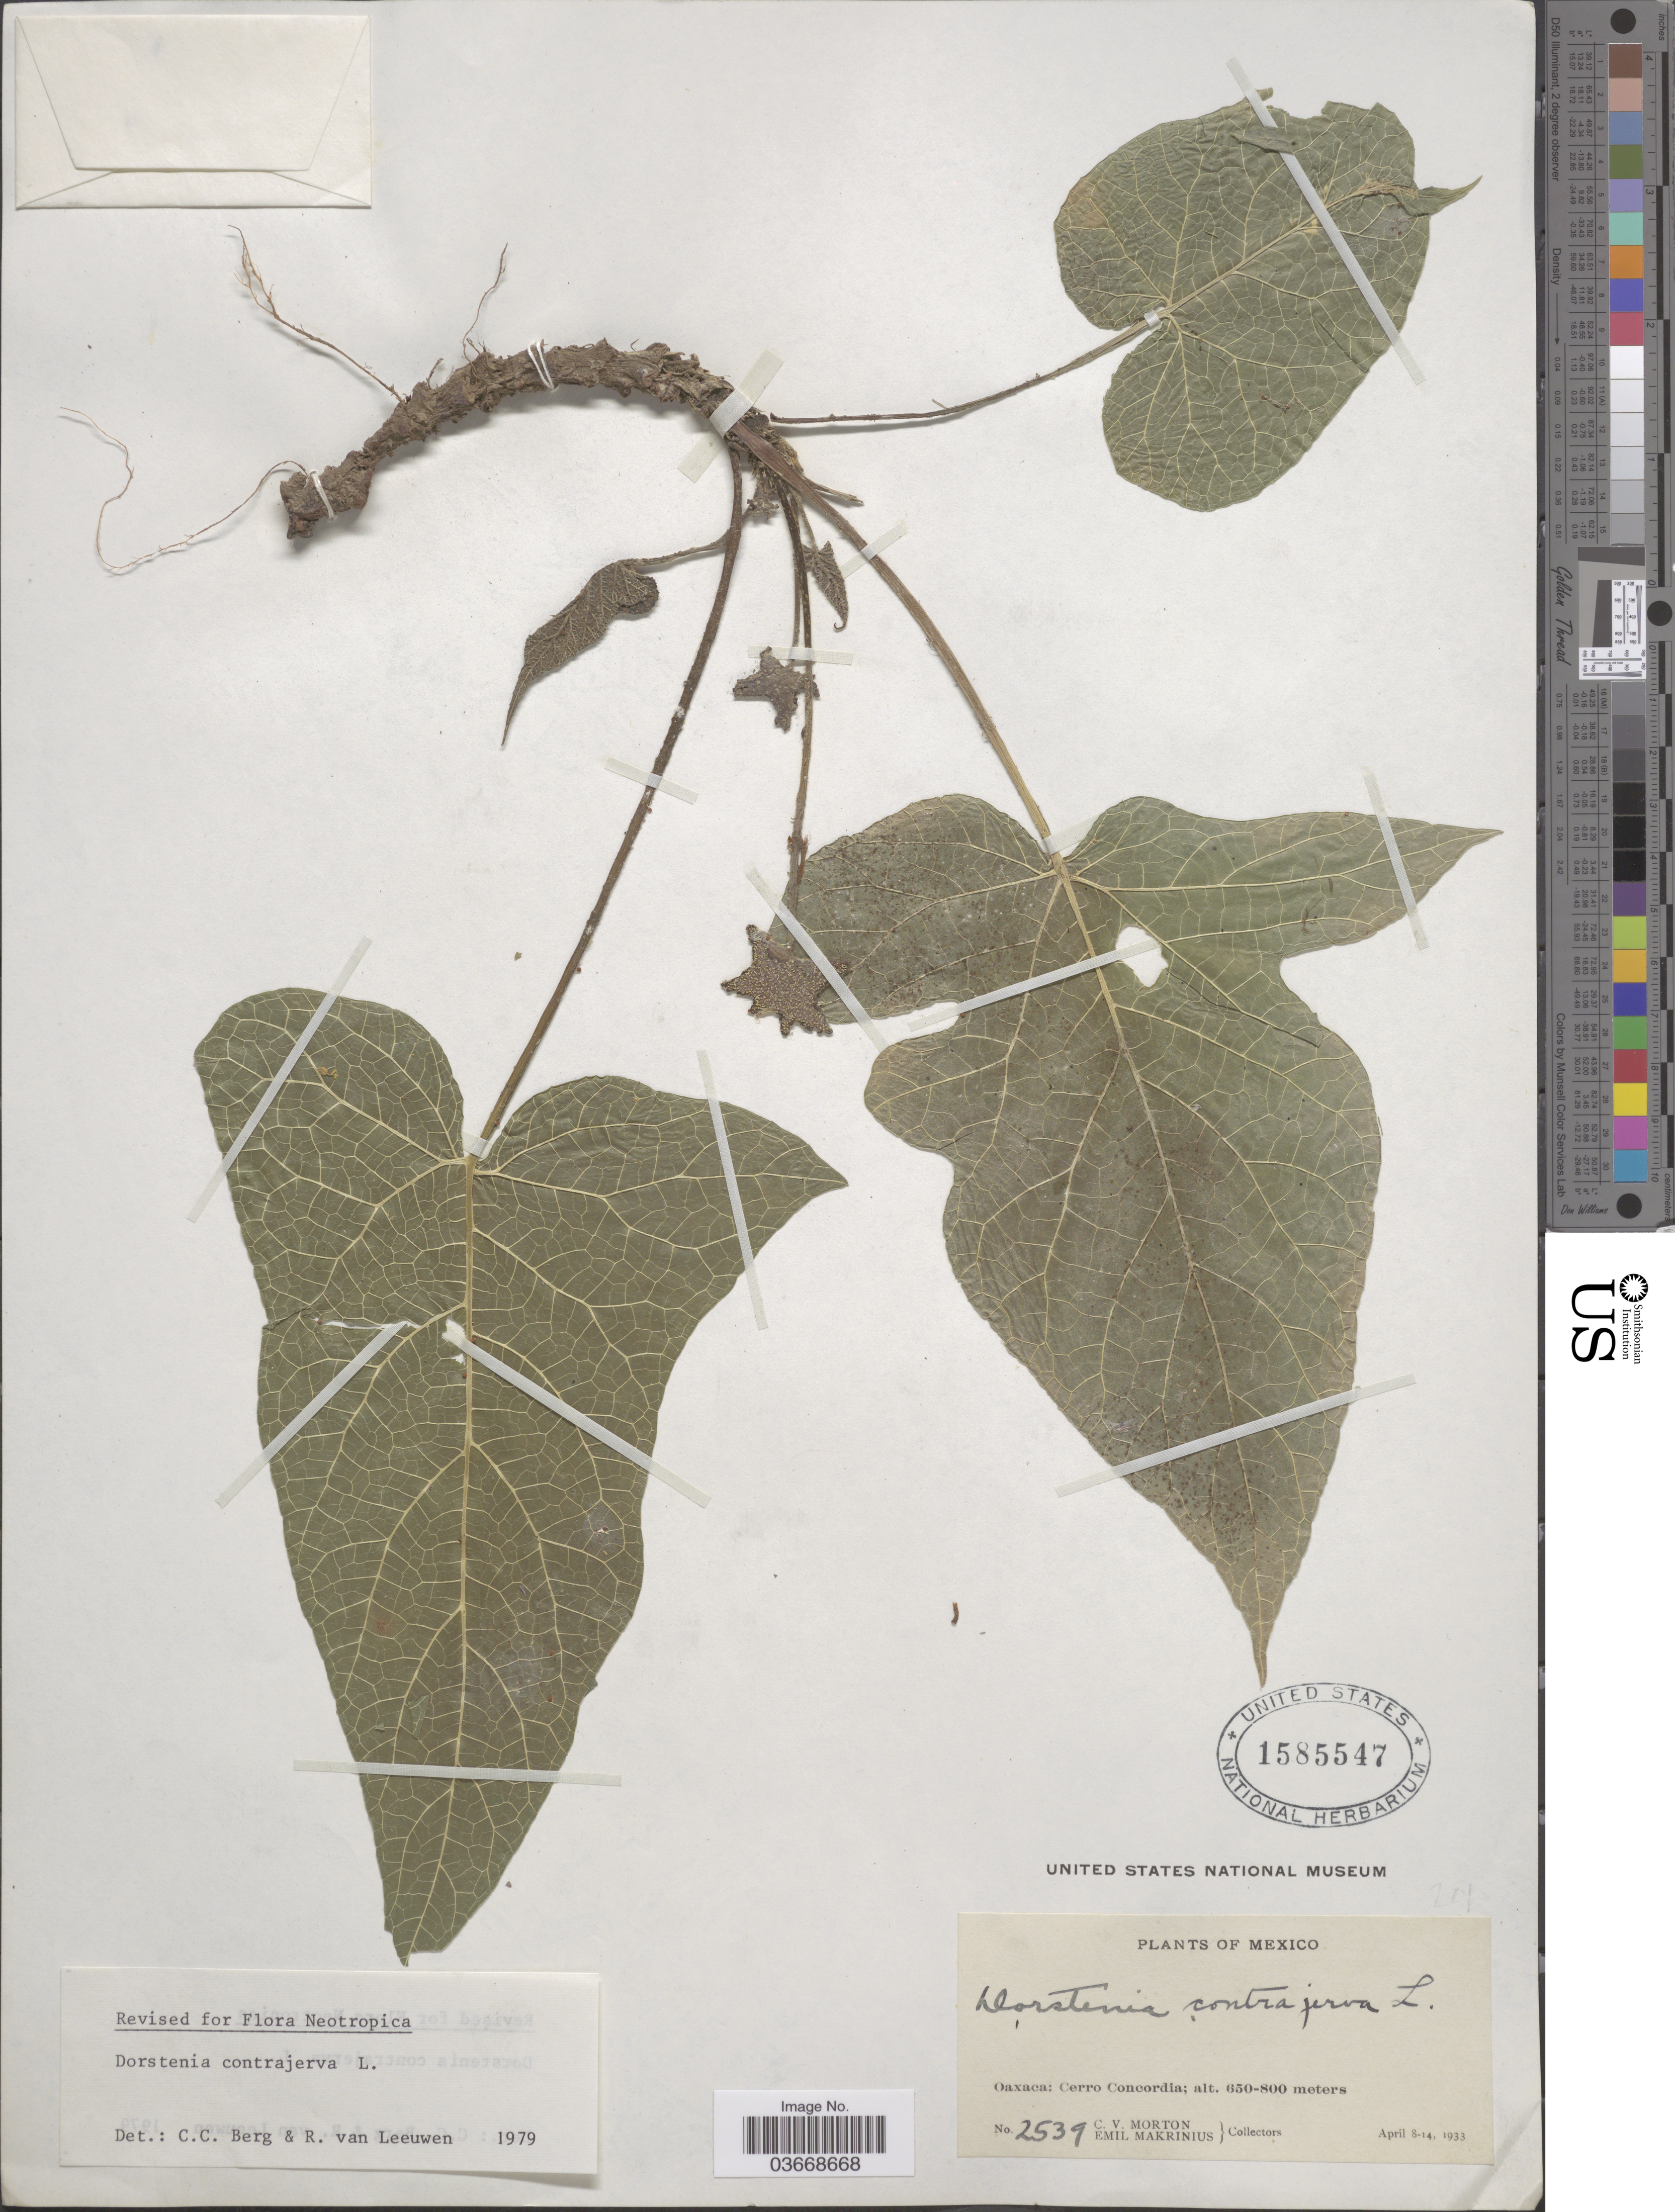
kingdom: Plantae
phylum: Tracheophyta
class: Magnoliopsida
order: Rosales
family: Moraceae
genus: Dorstenia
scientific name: Dorstenia contrajerva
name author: L.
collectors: C. V. Morton & E. Makrinius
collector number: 2539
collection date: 1933-04-08/1933-04-14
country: Mexico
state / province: Oaxaca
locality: Cerro Concordia.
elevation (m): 650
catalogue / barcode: US 1585547